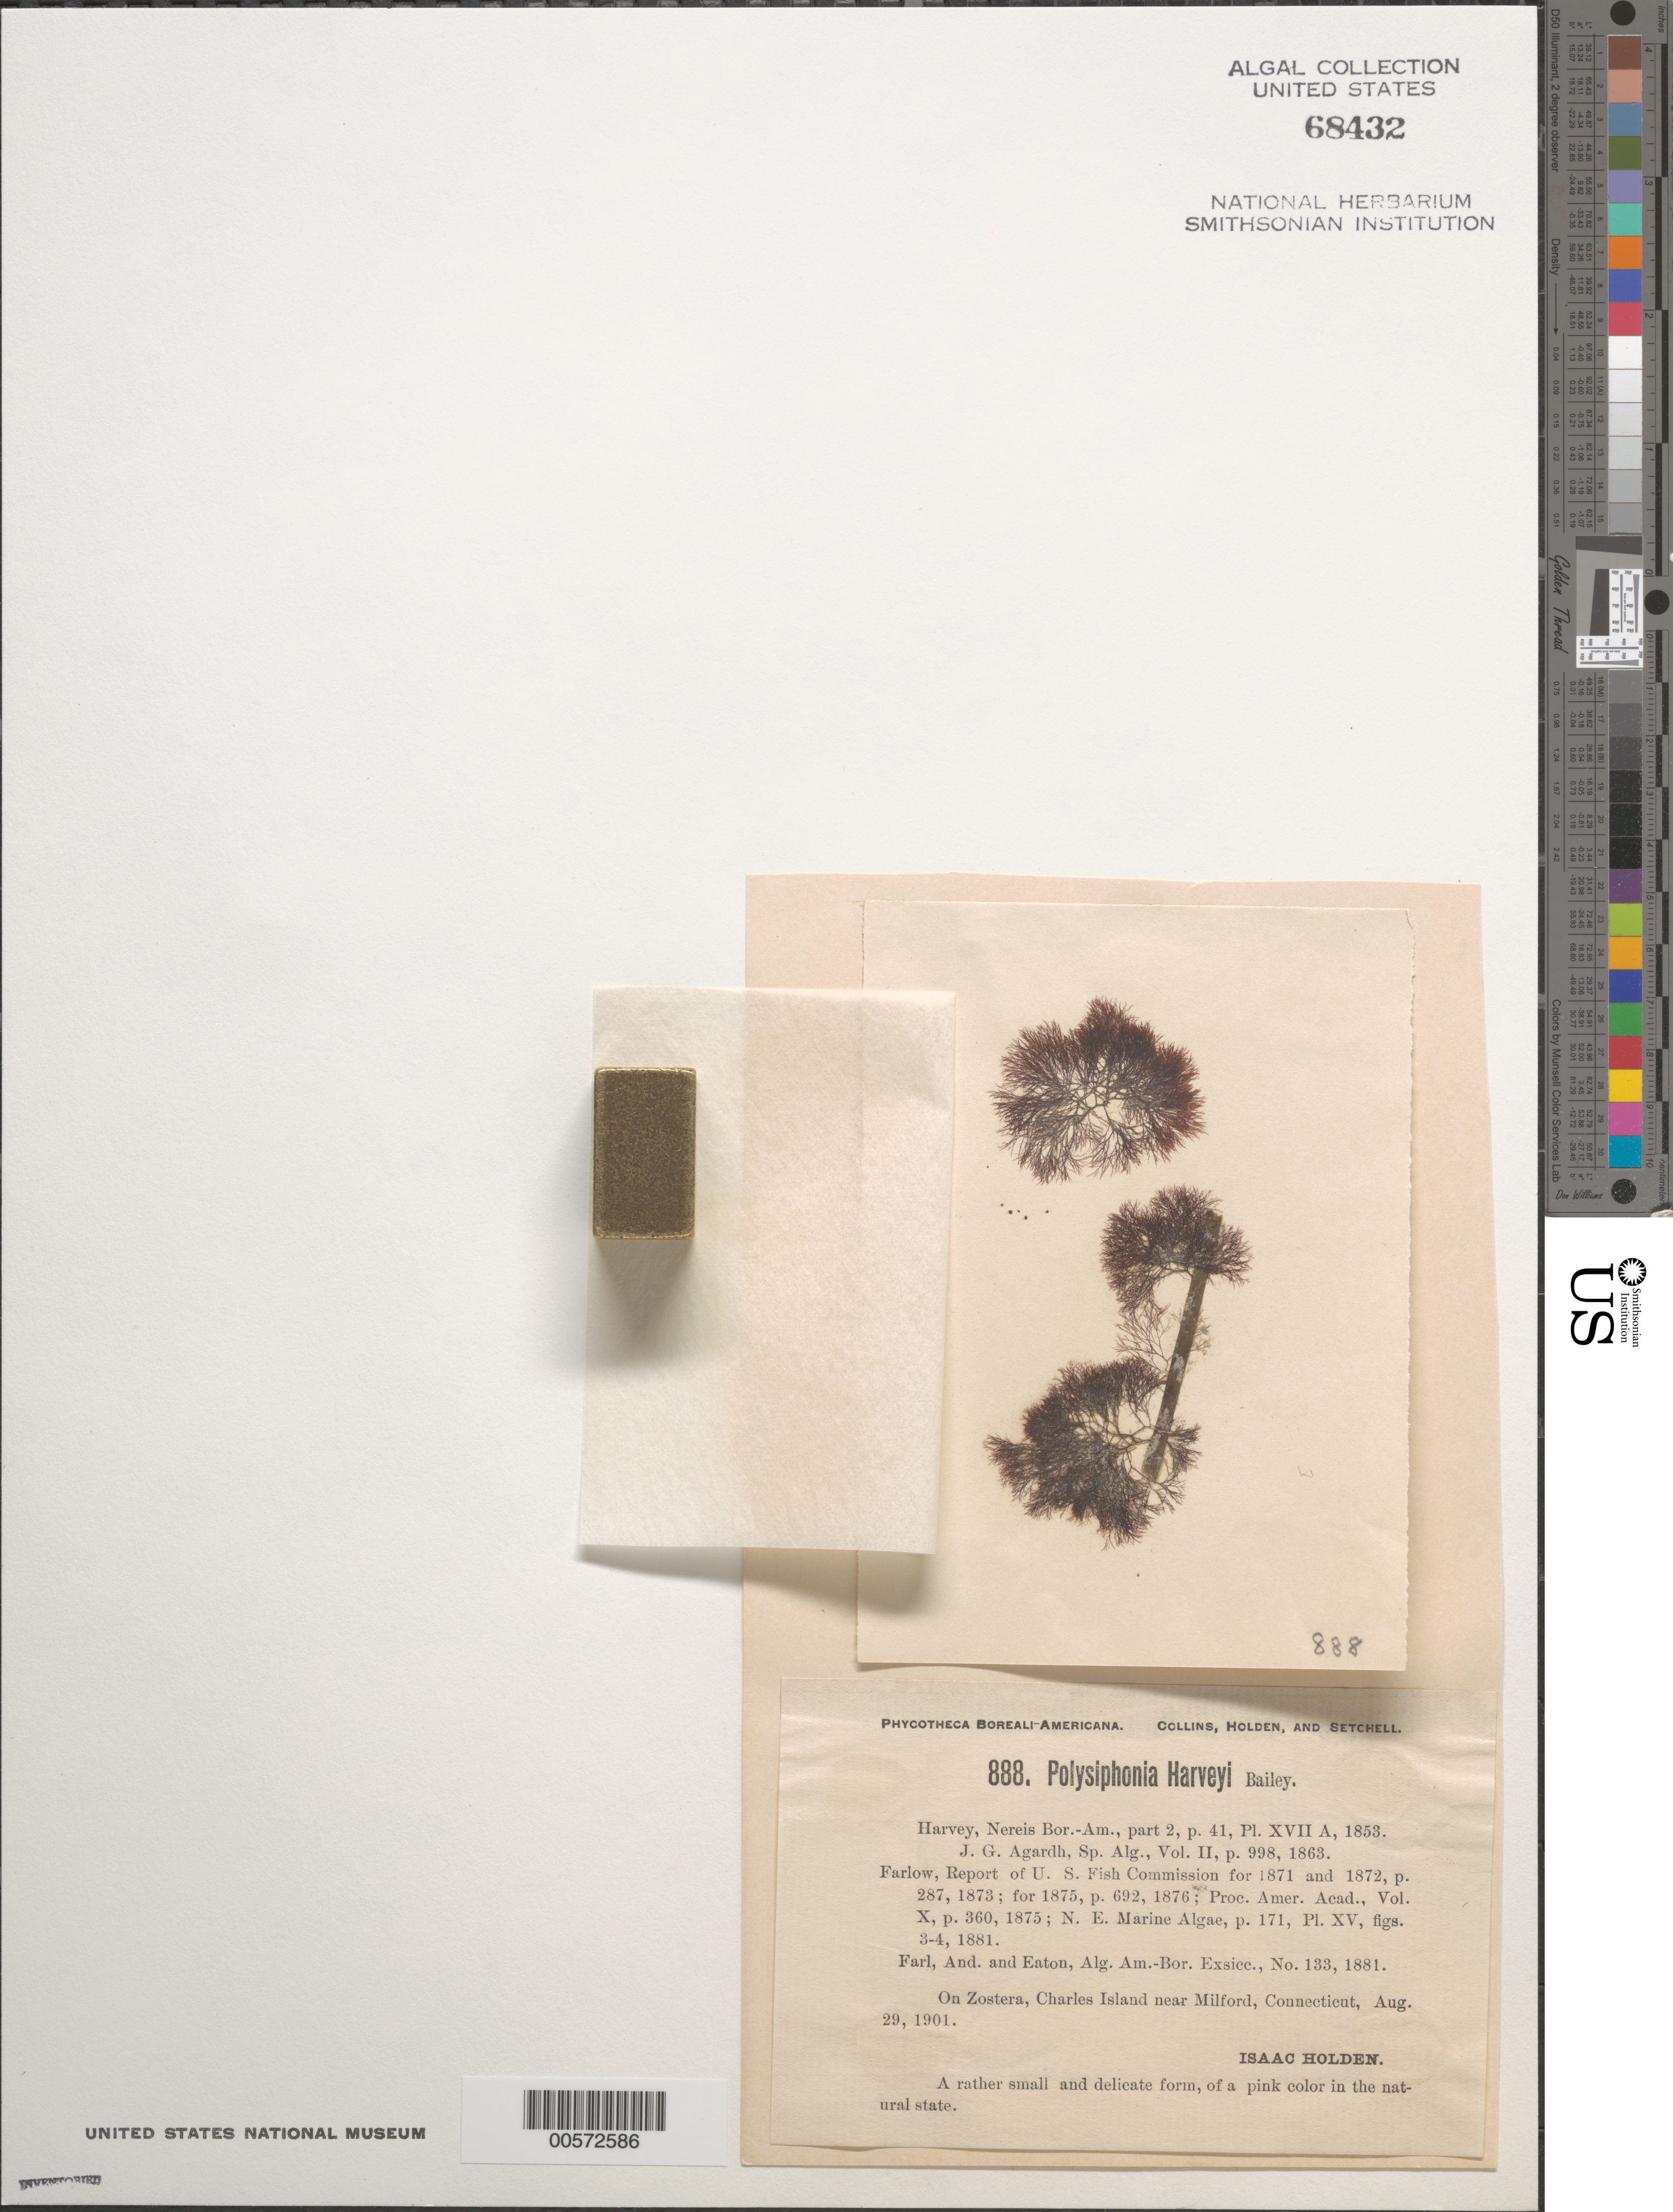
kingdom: Plantae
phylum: Rhodophyta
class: Florideophyceae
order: Ceramiales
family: Rhodomelaceae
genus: Melanothamnus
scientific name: Melanothamnus harveyi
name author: (Bailey) Diaz-Tapia & C.A. Maggs in Diaz-Tapia et al.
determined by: Algae name updating Project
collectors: I. Holden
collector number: PB-A 888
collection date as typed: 29 Aug 1901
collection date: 1901-08-29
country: United States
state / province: Connecticut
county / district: New Haven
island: Charles Island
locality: Near Milford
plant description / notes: Collins, Holden & Setchell, Phycotheca Boreali-Americana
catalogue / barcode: US 68432